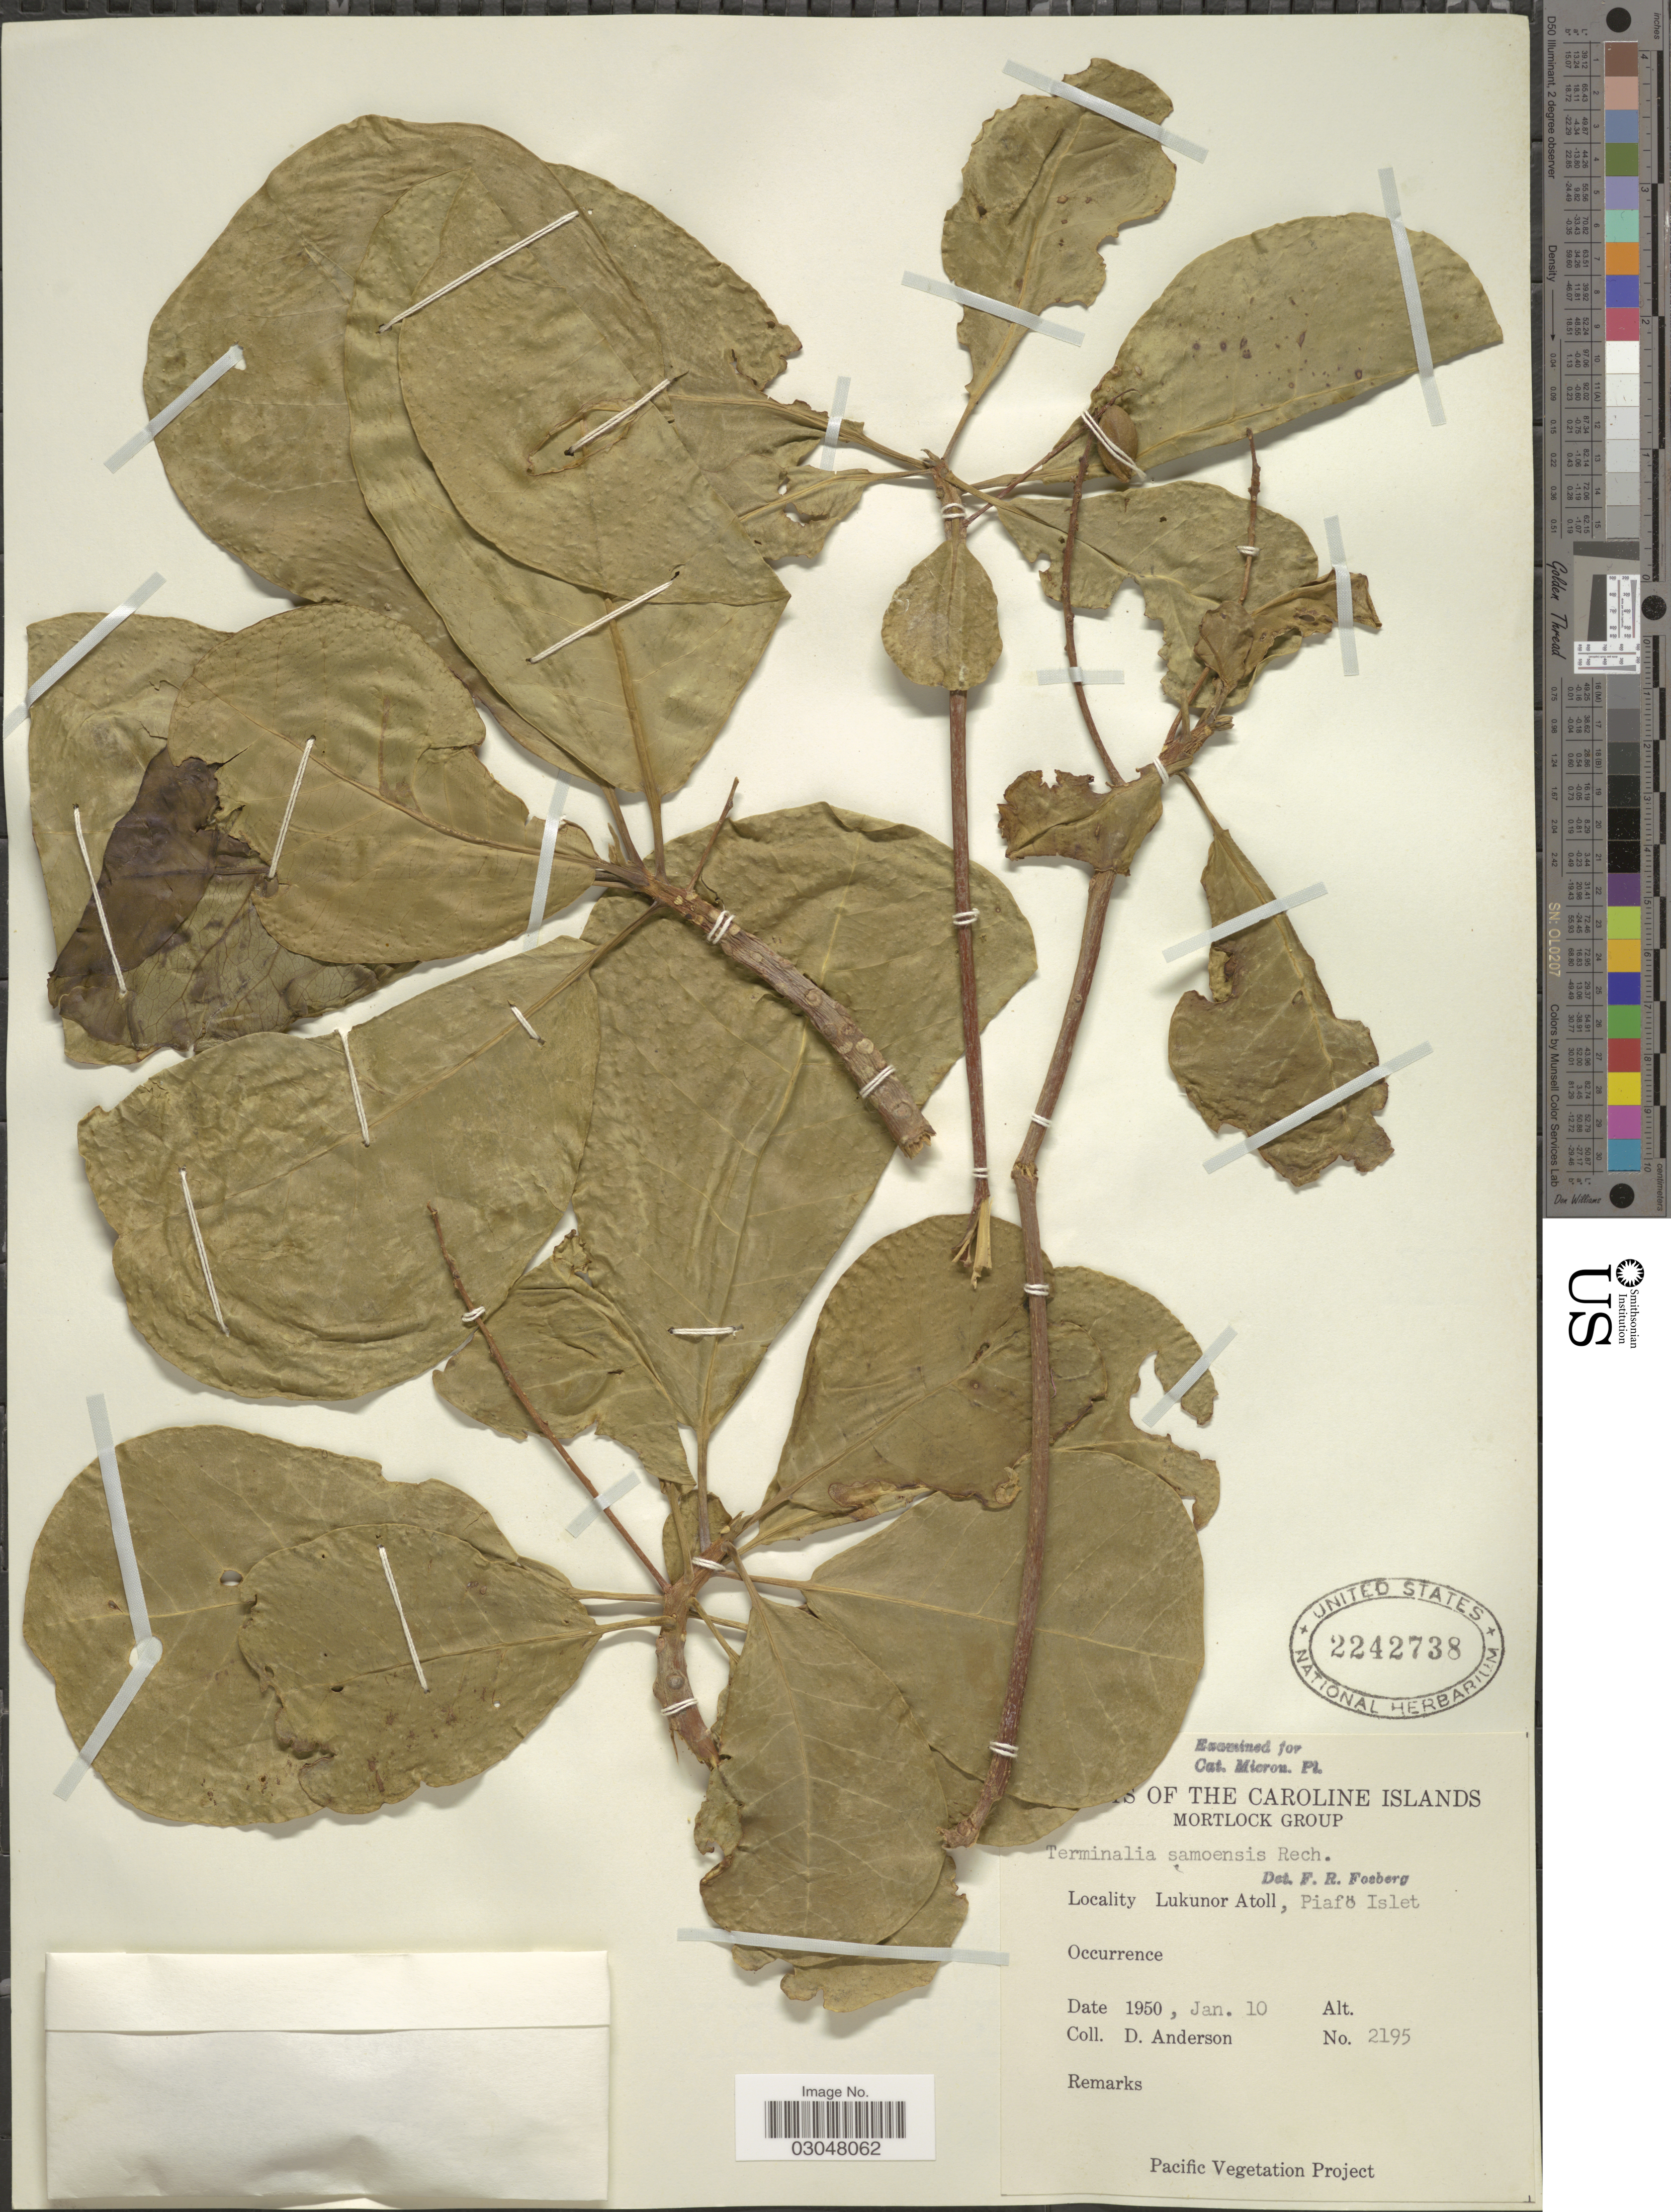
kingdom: Plantae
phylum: Tracheophyta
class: Magnoliopsida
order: Myrtales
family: Combretaceae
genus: Terminalia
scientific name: Terminalia samoensis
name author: Rech.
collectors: D. Anderson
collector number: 2195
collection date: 1950-01-10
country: Micronesia, Federated States of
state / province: Truk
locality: The Caroline Islands. Mortlock Group. Lukunor Atoll, Piafö Islet.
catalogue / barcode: US 2242738